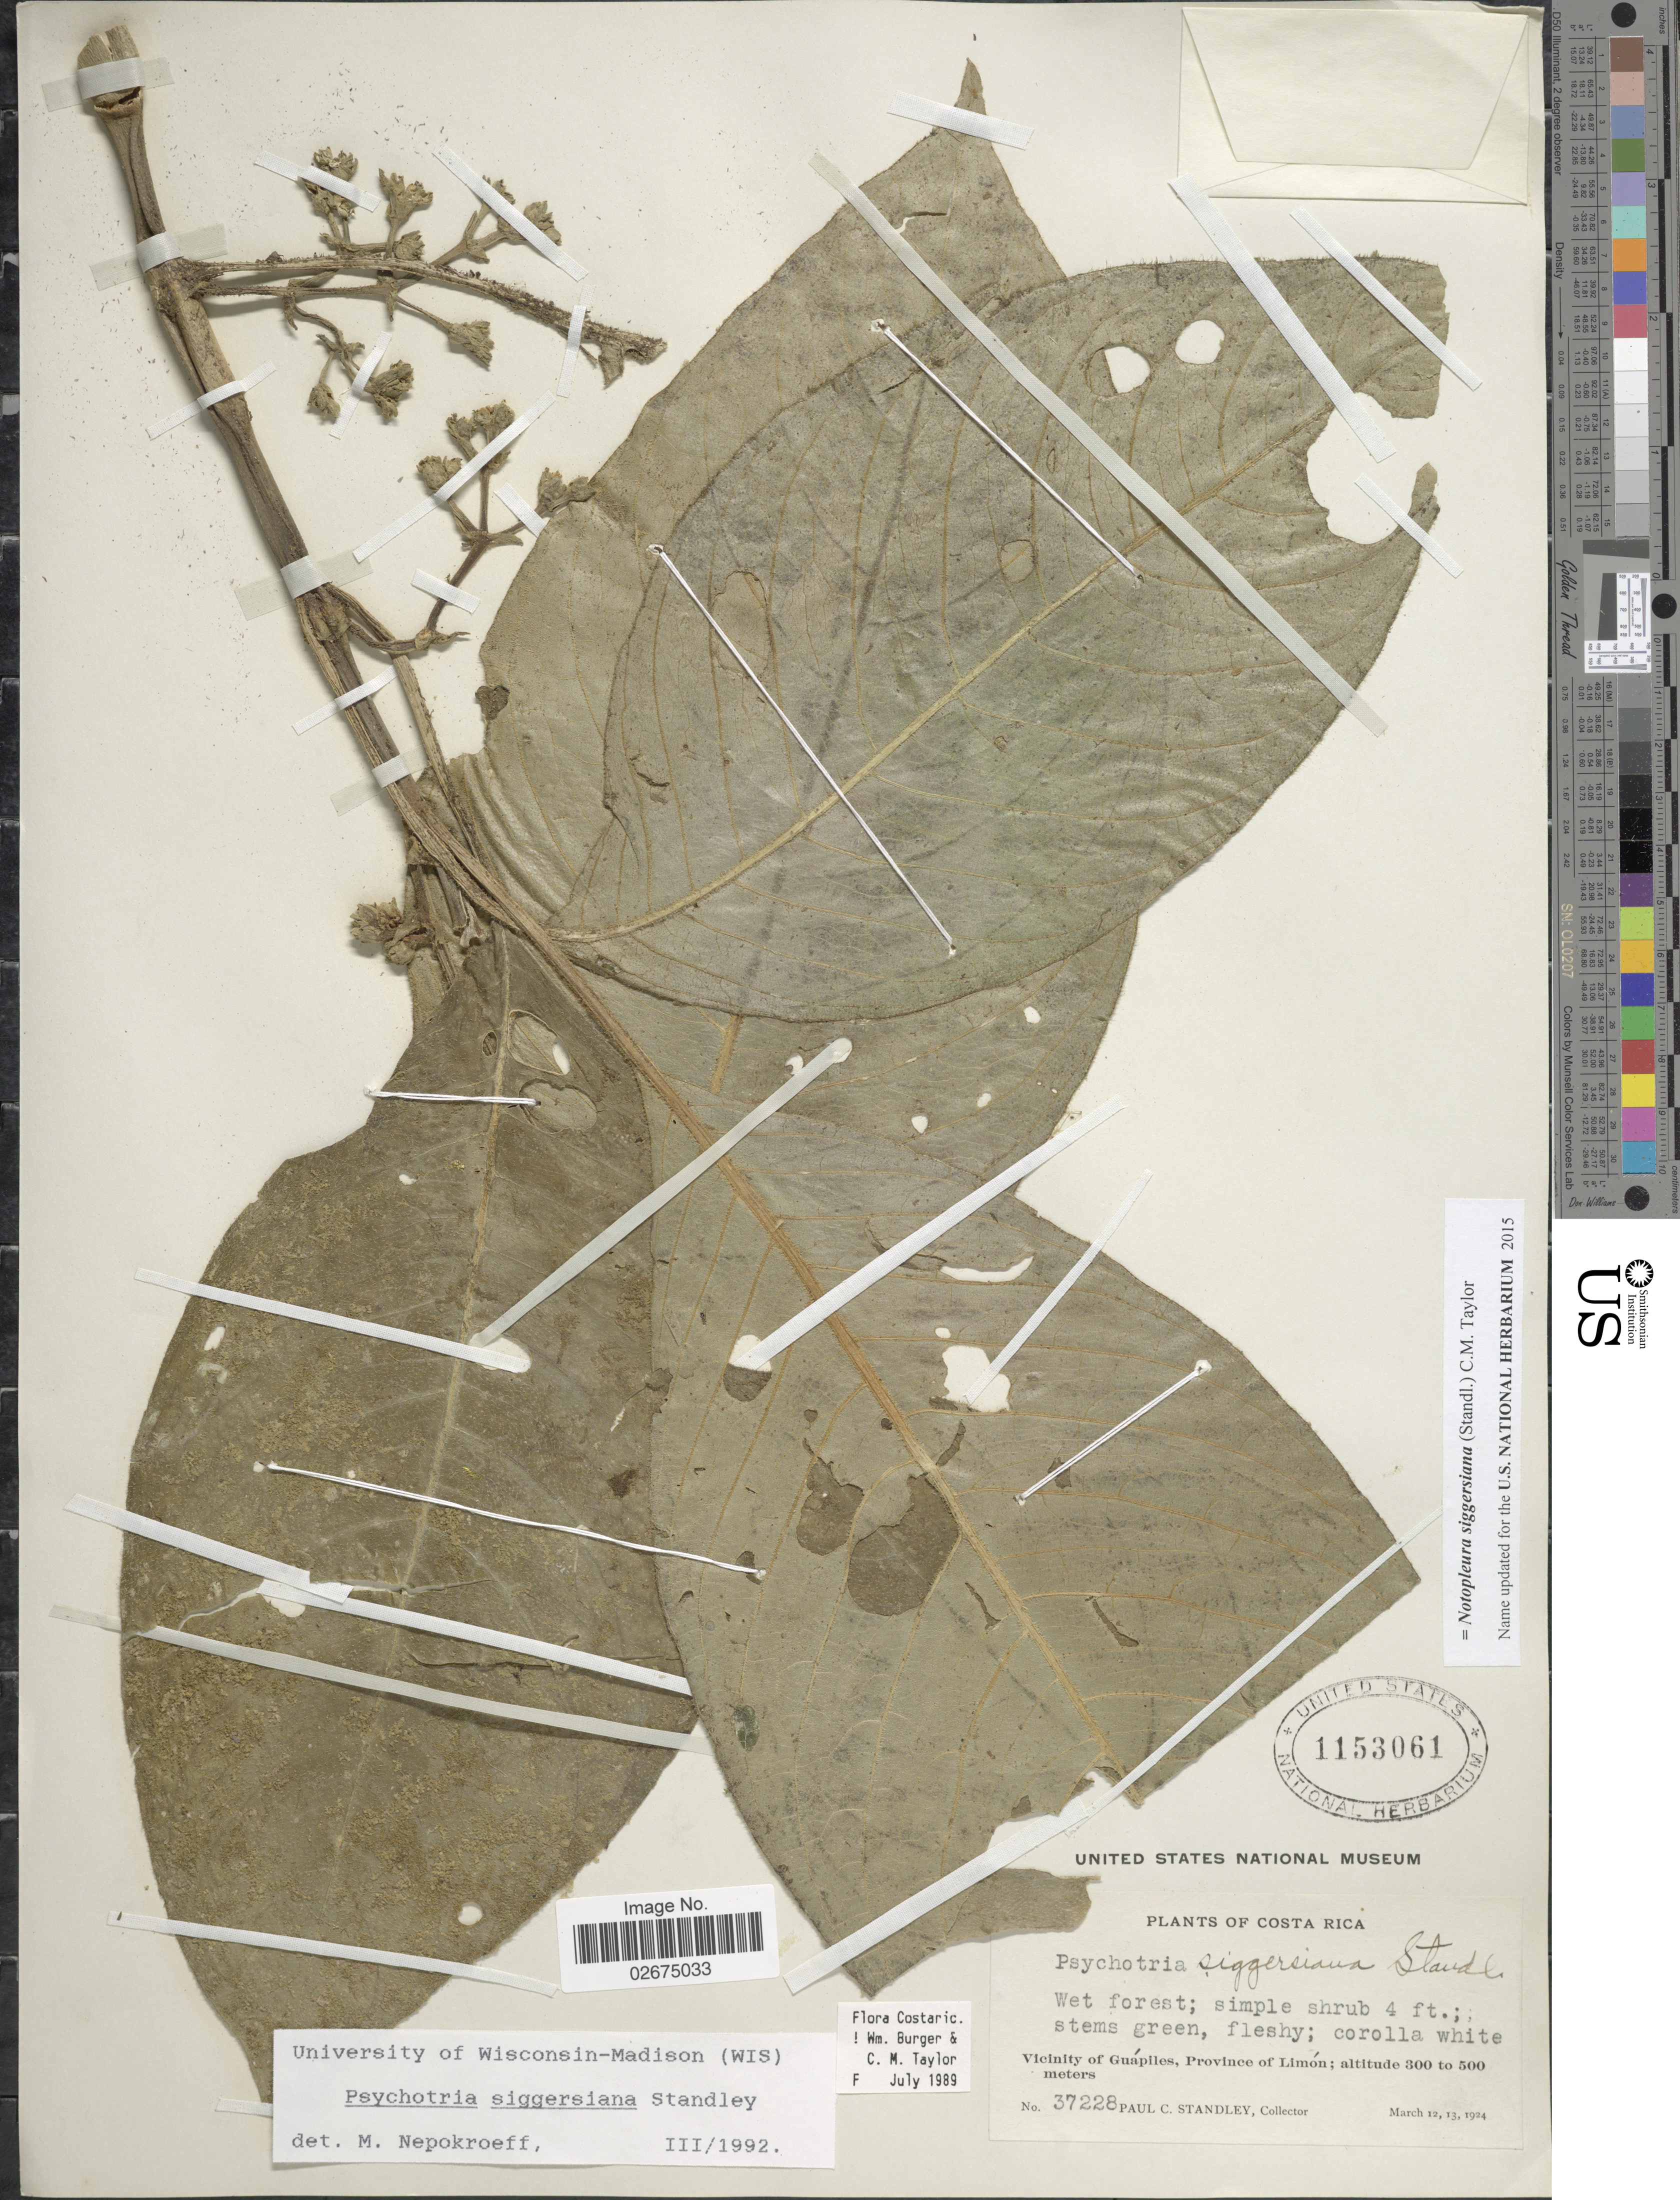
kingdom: Plantae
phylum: Tracheophyta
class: Magnoliopsida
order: Gentianales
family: Rubiaceae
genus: Notopleura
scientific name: Notopleura siggersiana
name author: (Standl.) C.M. Taylor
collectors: P. C. Standley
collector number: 37228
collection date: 1924-03-12/1924-03-13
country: Costa Rica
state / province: Limón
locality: Vicinity of Guapiles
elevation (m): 300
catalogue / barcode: US 1153061